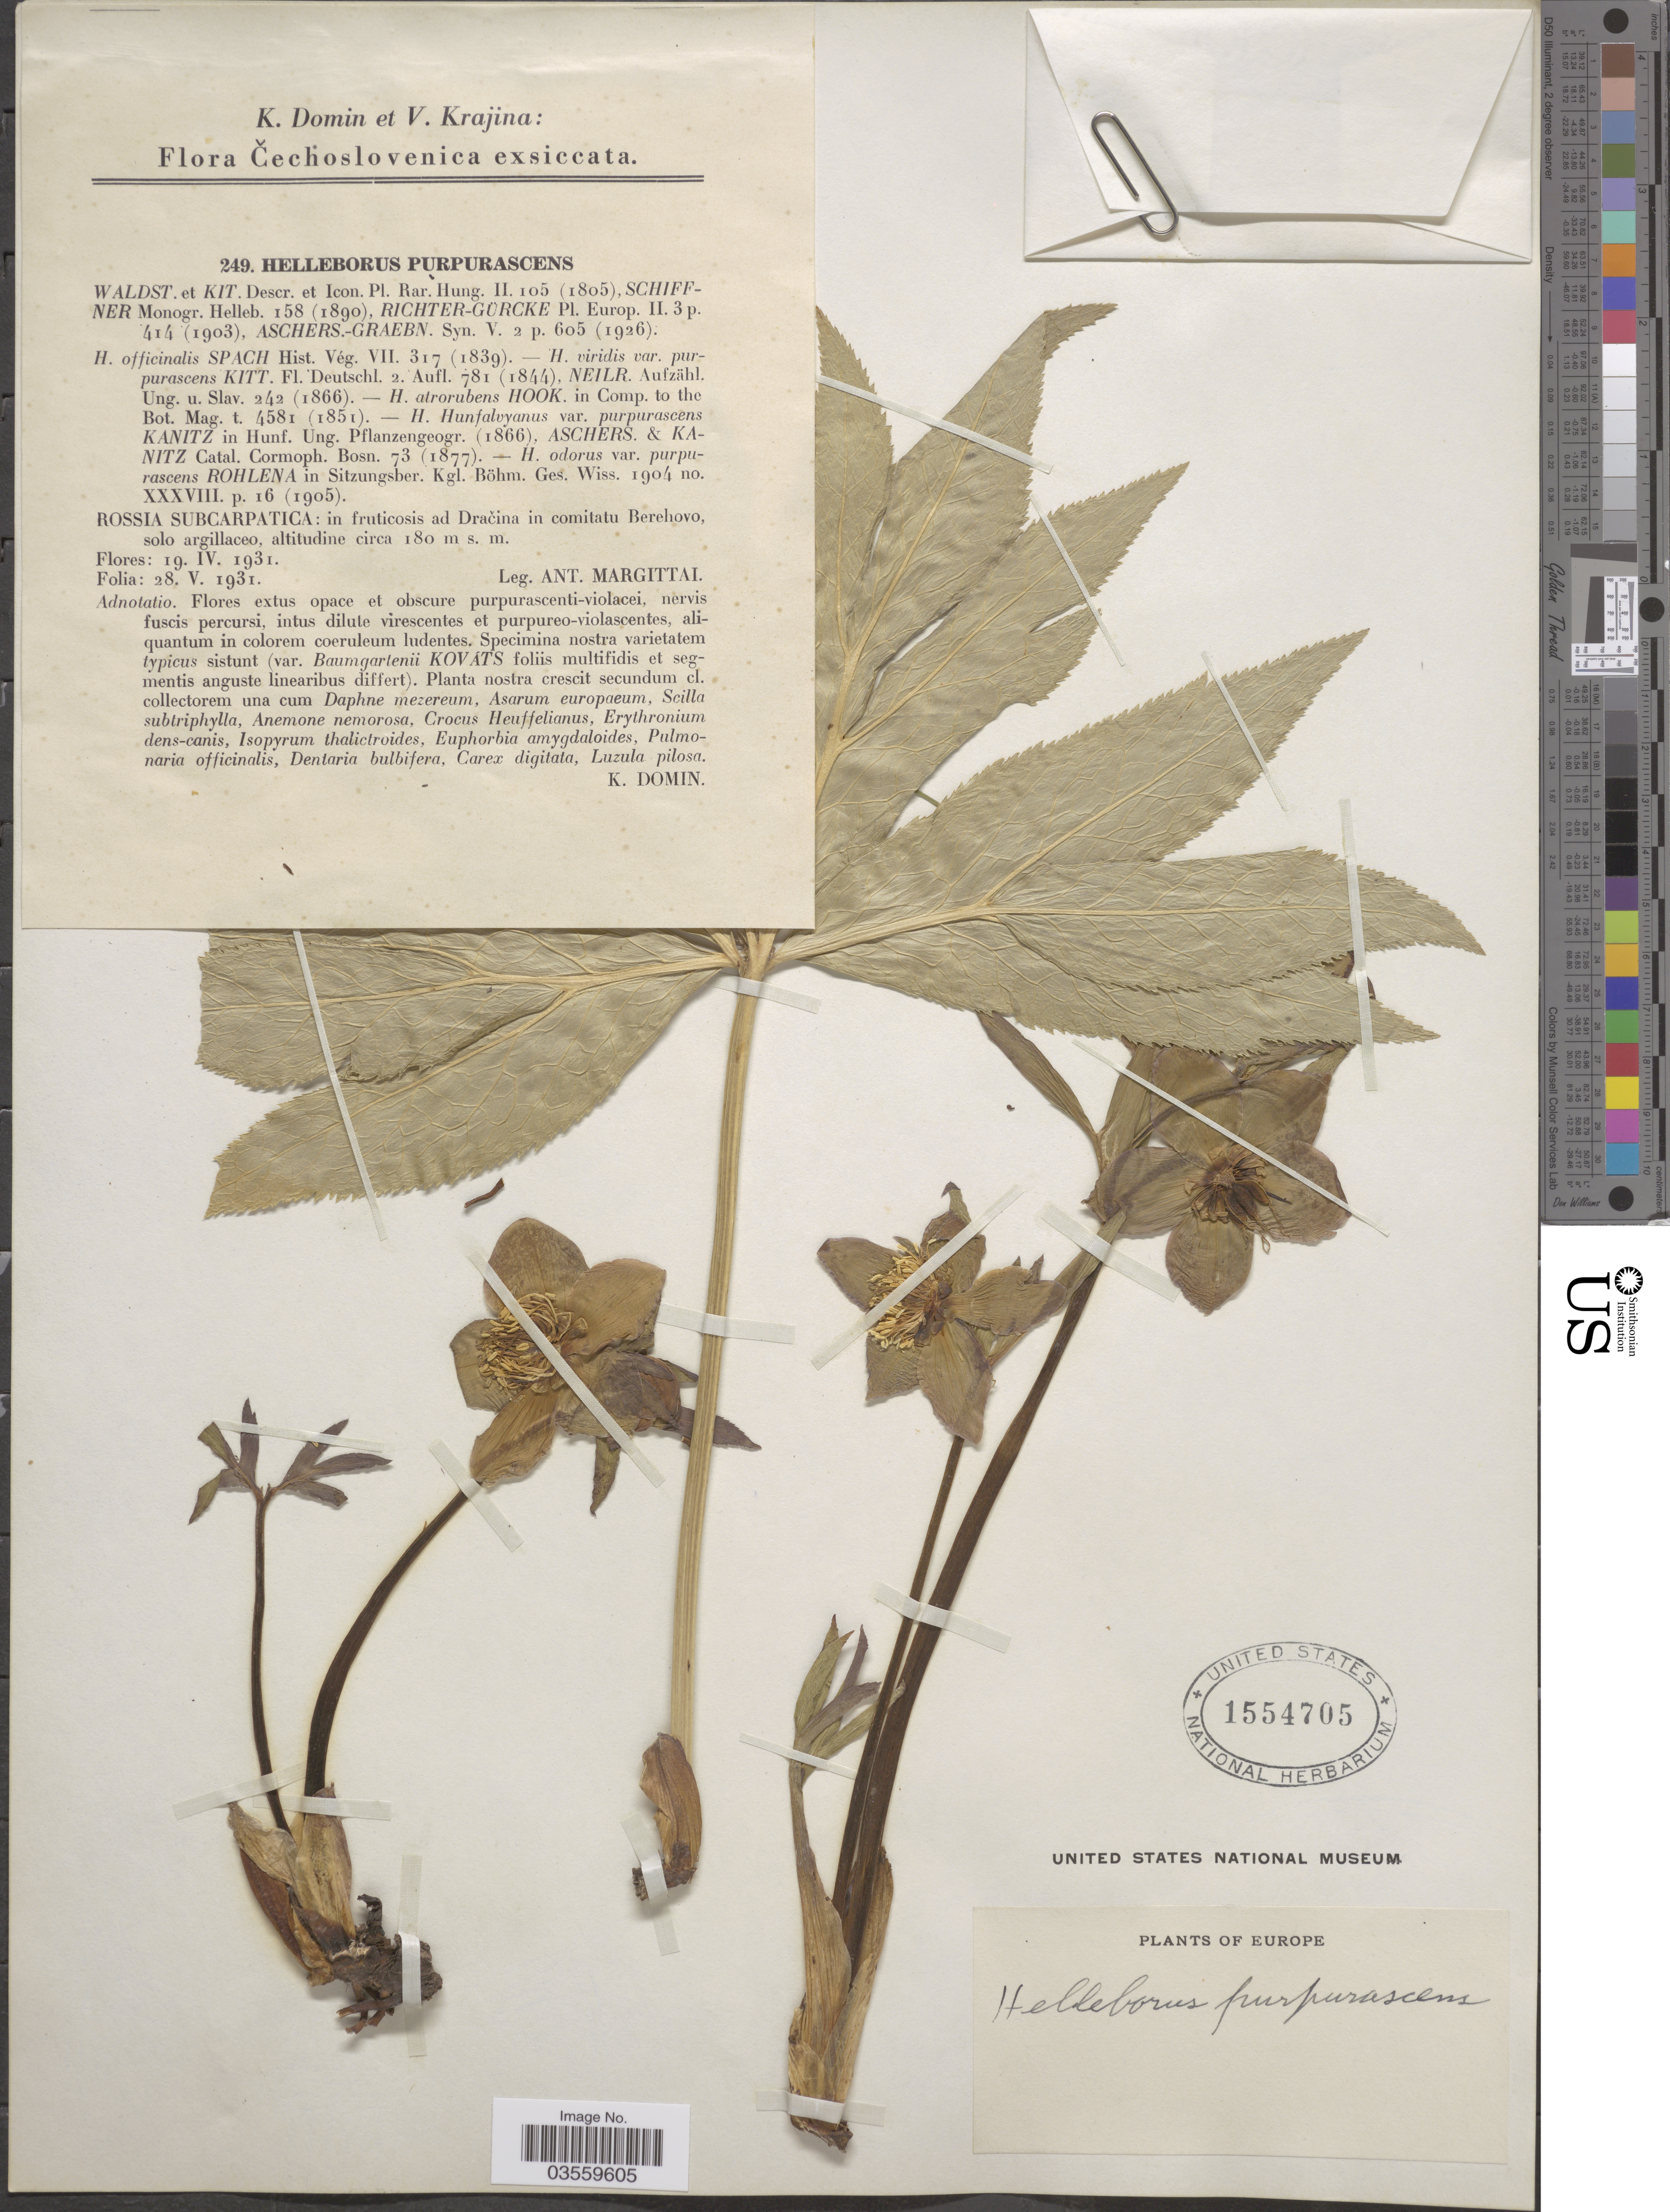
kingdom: Plantae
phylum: Tracheophyta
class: Magnoliopsida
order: Ranunculales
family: Ranunculaceae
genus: Helleborus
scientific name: Helleborus purpurascens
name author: Waldst. & Kit.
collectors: A. Margittai & V. Krajina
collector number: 249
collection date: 1931-04-19/1931-05-28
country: Croatia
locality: Čechoslovenica. Rossia Subcarpatica: in fruticosis ad Dračina in comitatu Berehovo, solo argillaceo. Europe.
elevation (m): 180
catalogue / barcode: US 1554705